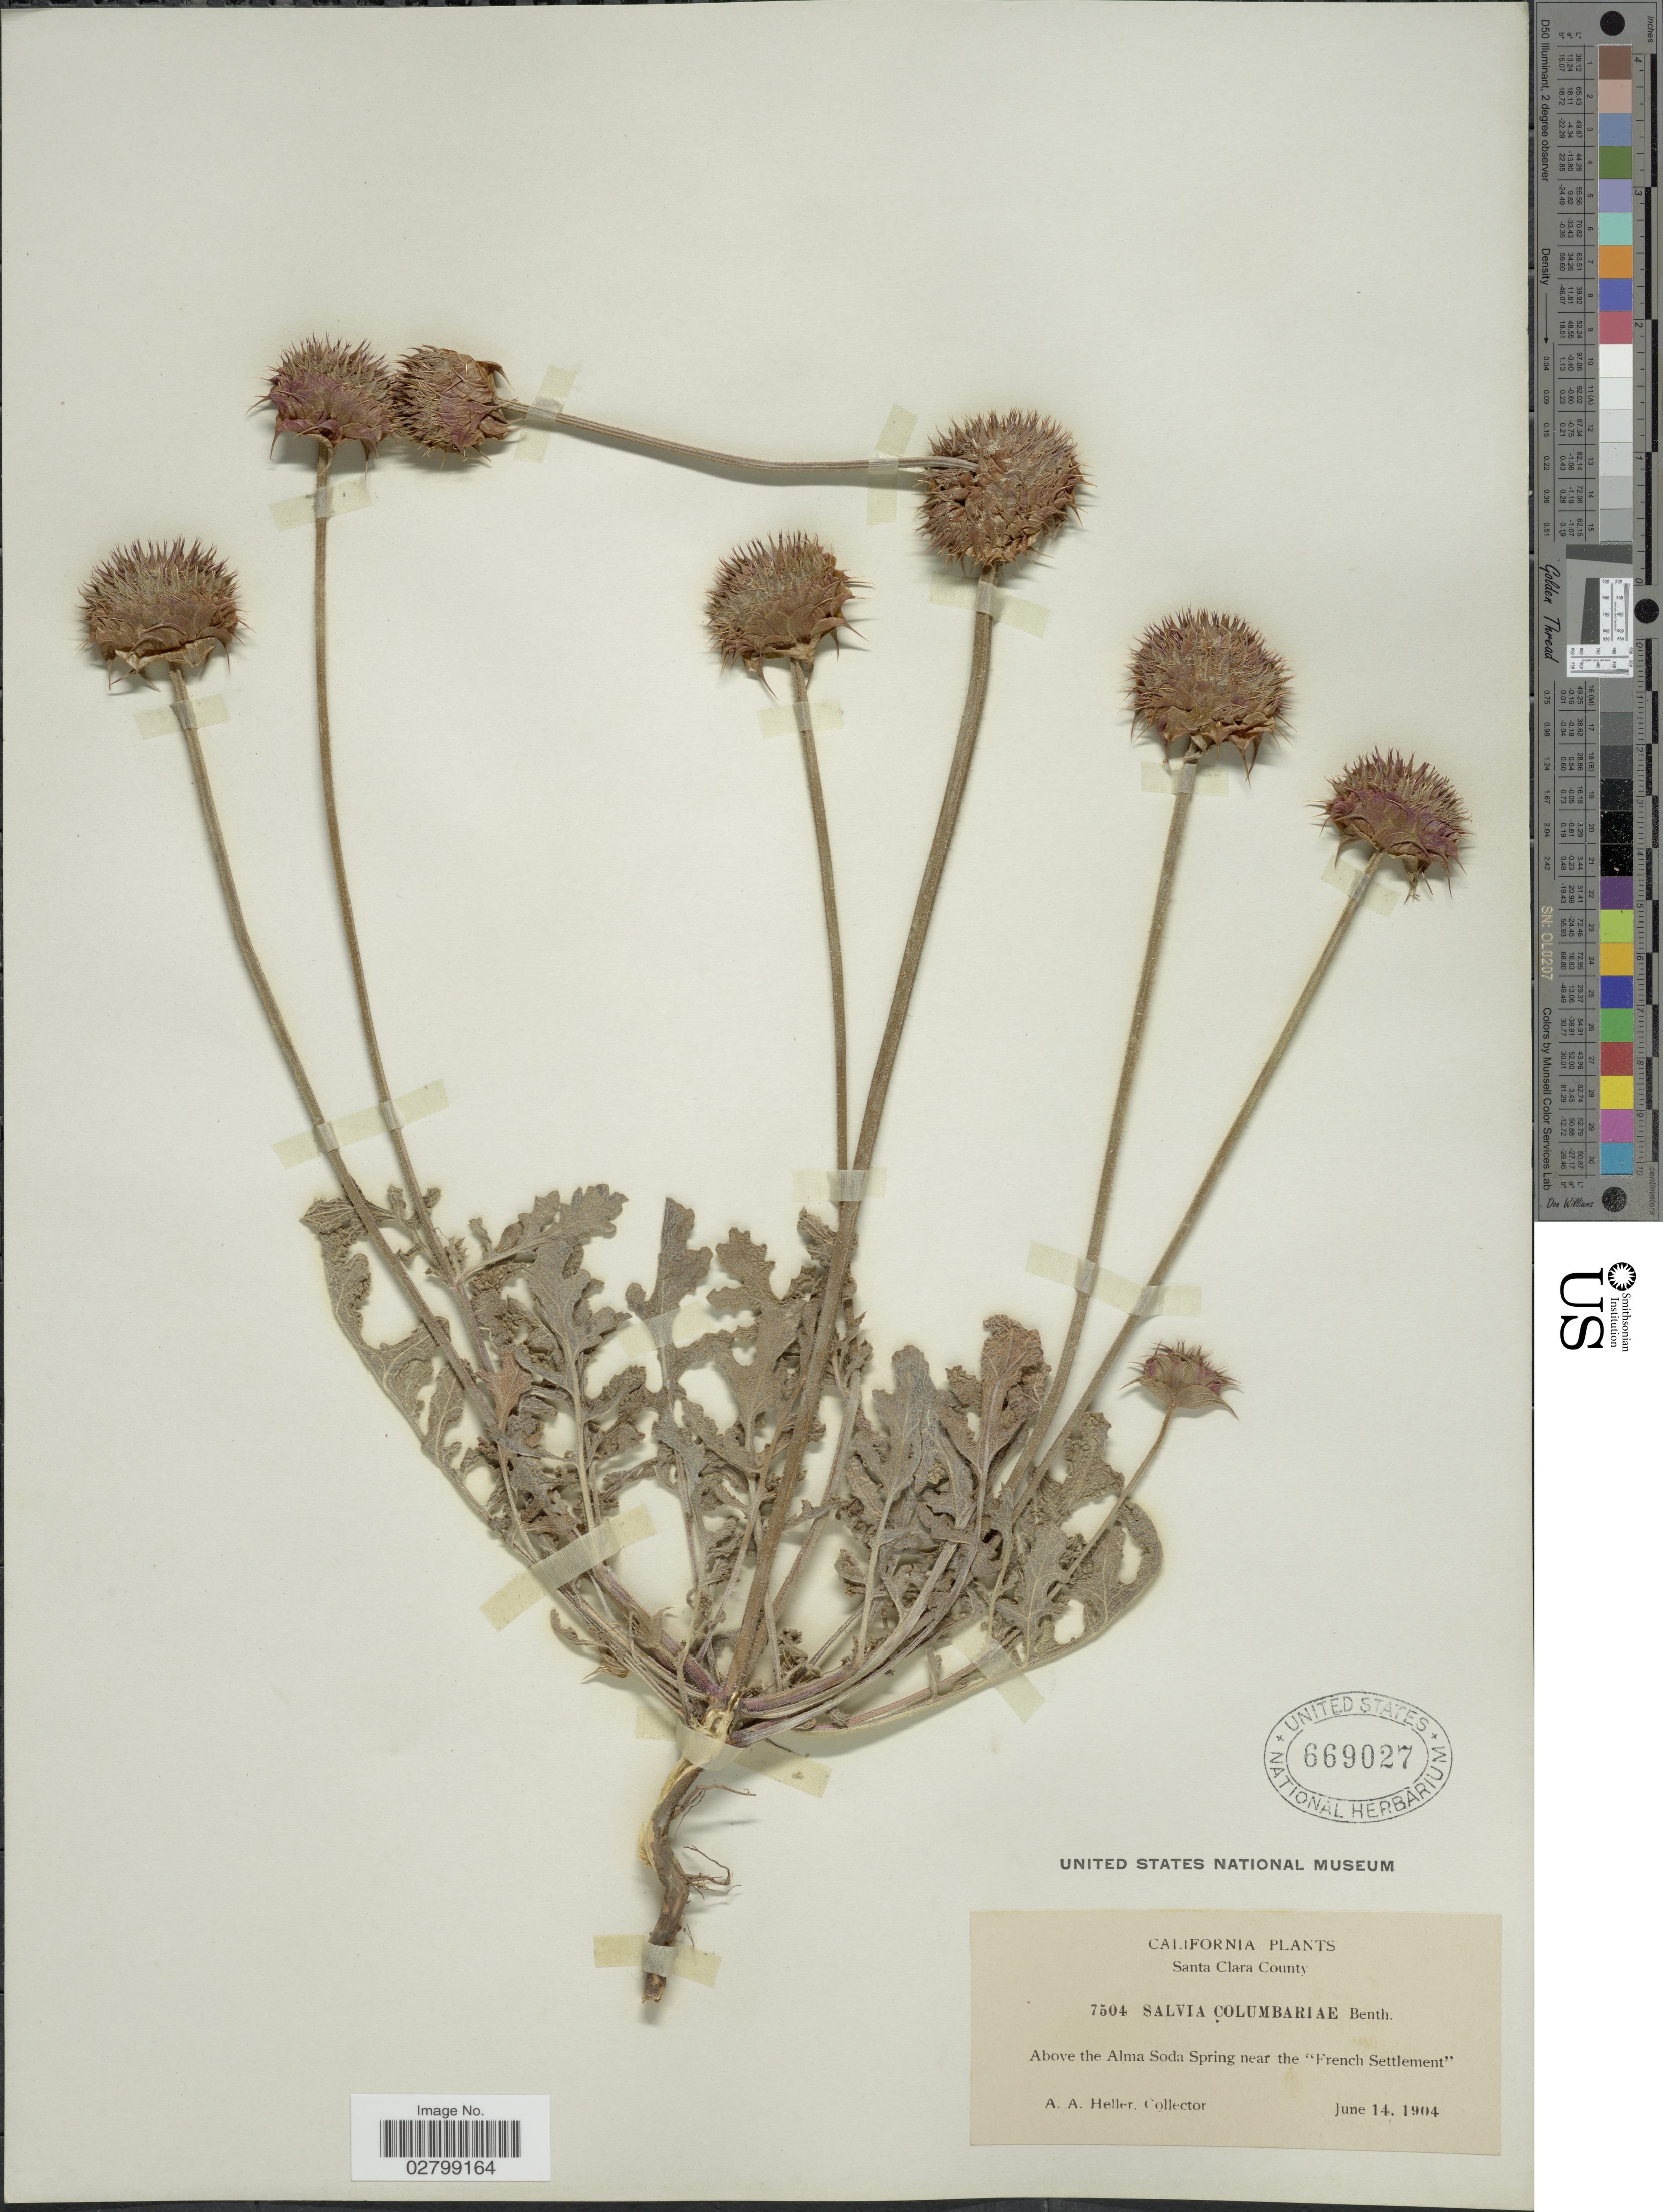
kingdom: Plantae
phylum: Tracheophyta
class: Magnoliopsida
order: Lamiales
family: Lamiaceae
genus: Salvia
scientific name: Salvia columbariae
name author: Benth.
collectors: A. A. Heller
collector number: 7504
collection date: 1904-06-14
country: United States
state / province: California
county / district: Santa Clara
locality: Santa Clara County. Above the Alma Soda Spring near the "French Settlement".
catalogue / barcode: US 669027